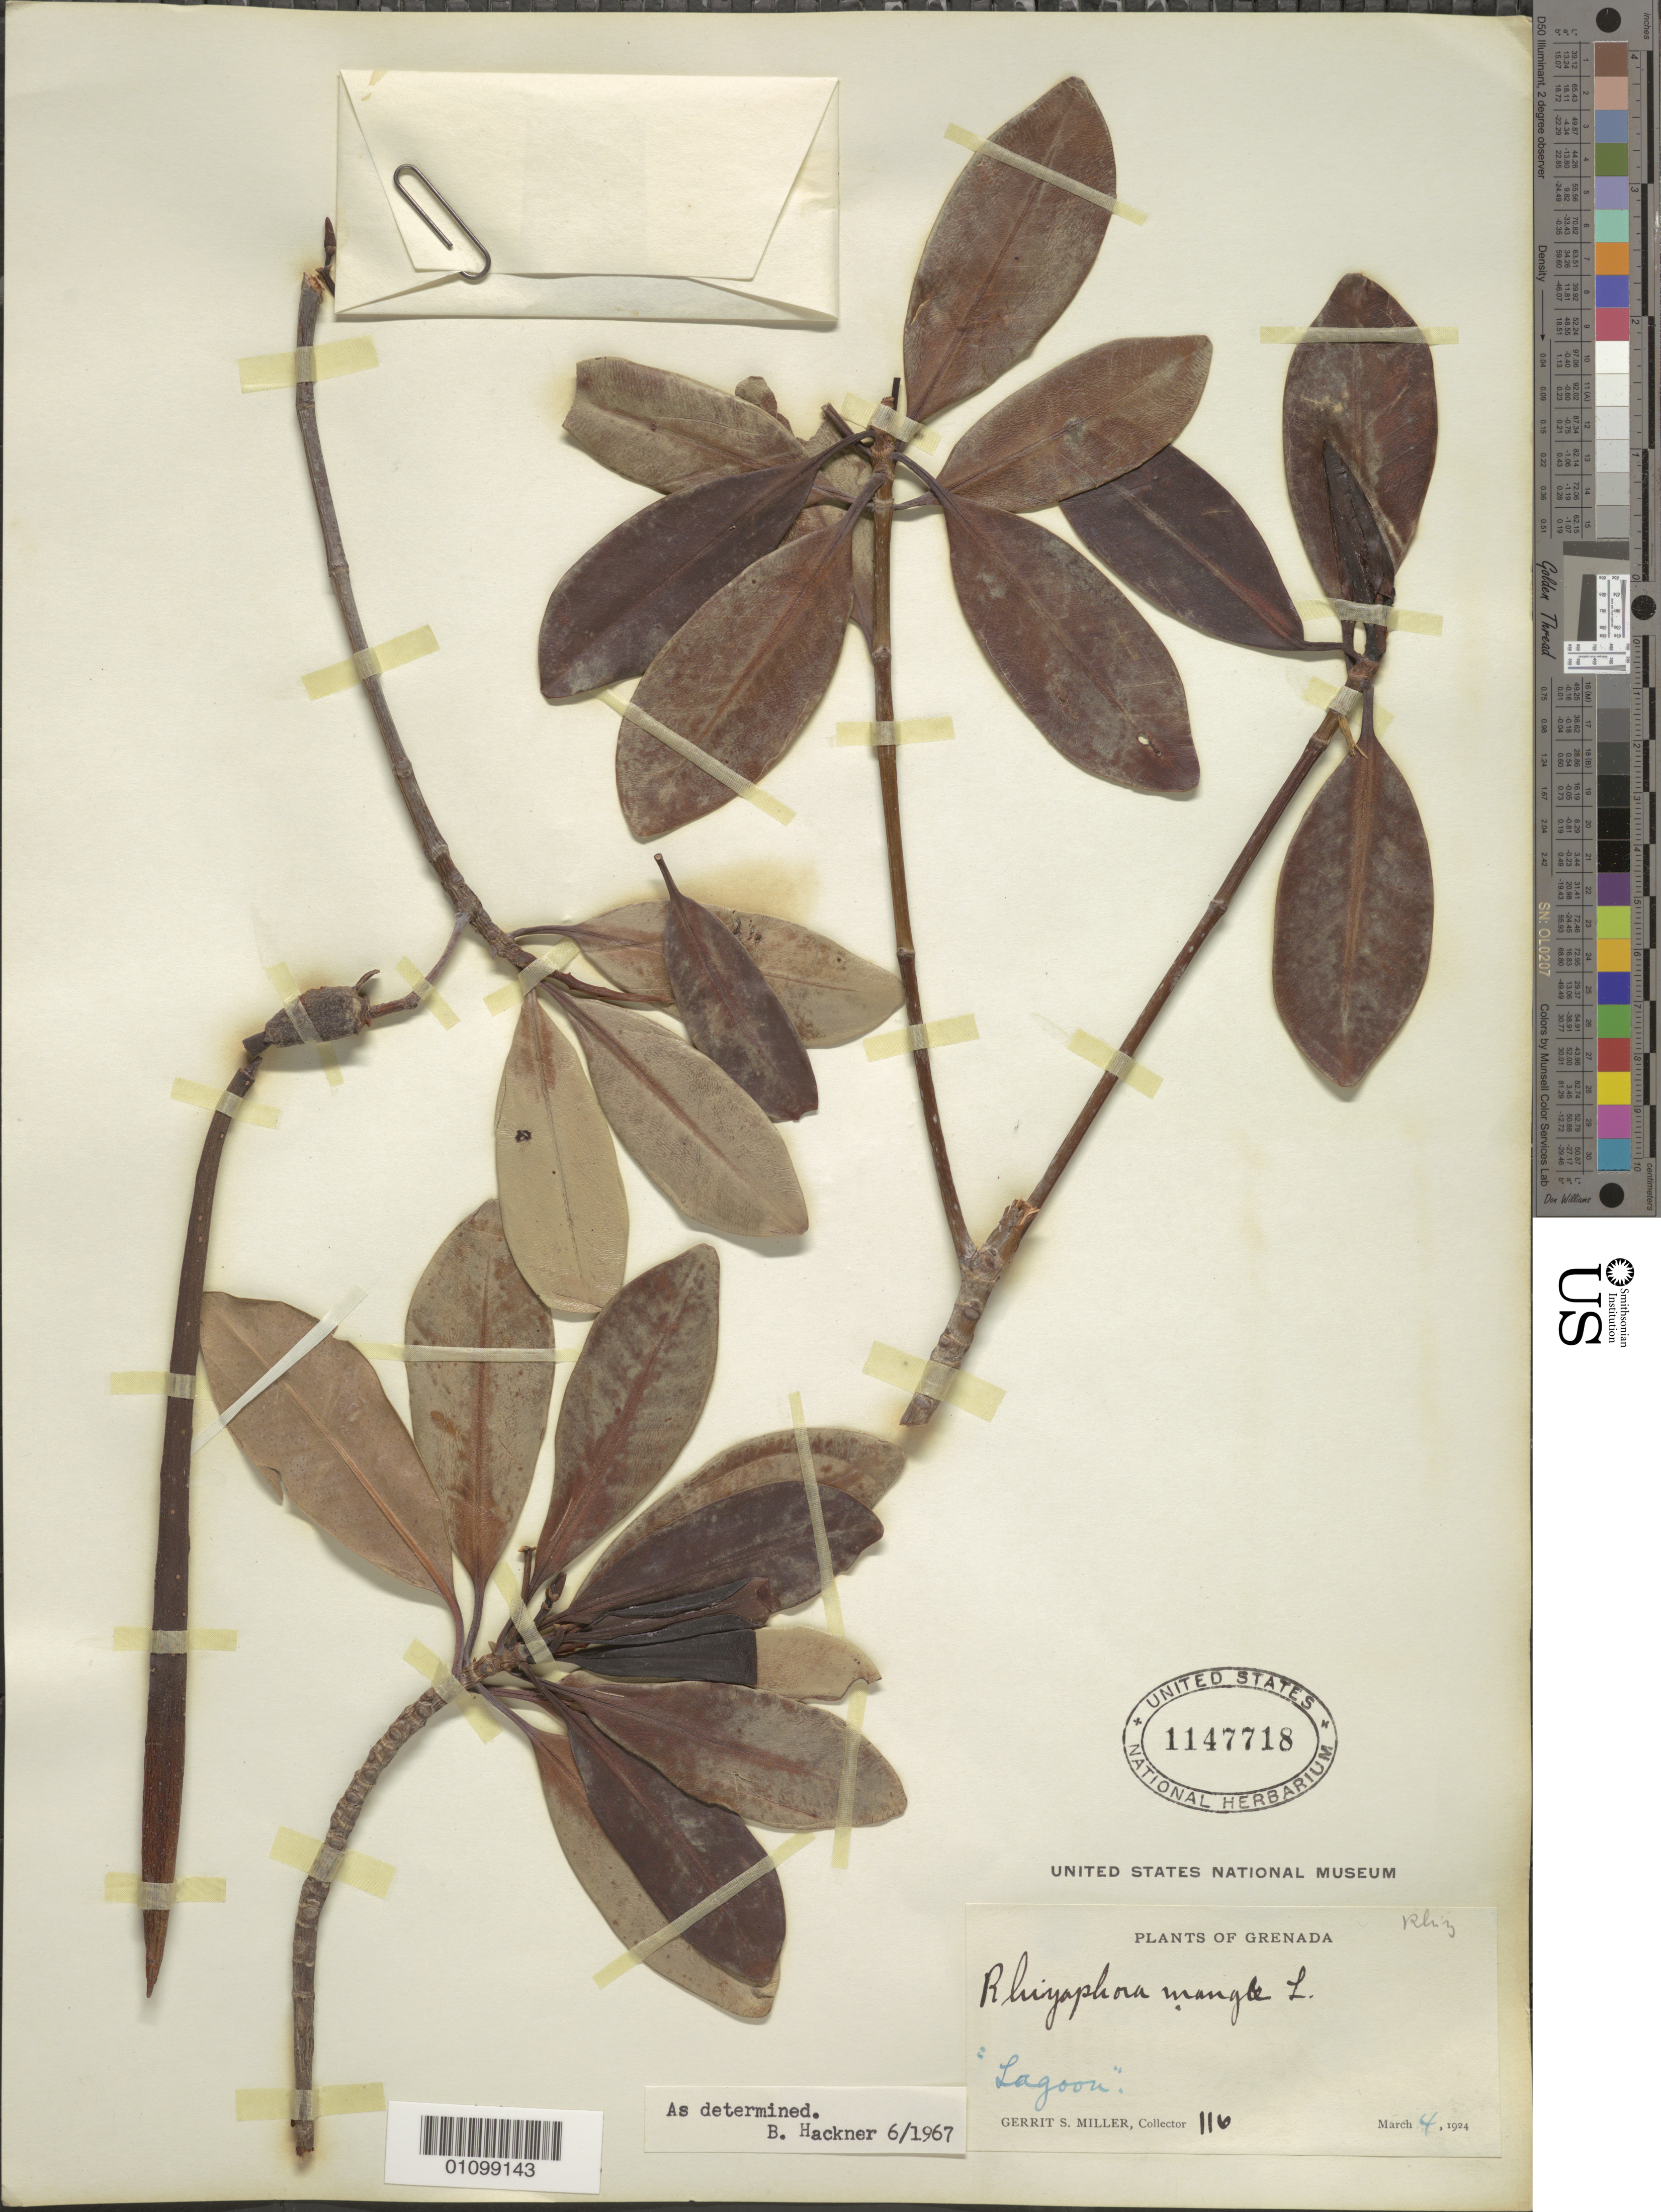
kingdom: Plantae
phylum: Tracheophyta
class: Magnoliopsida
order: Malpighiales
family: Rhizophoraceae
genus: Rhizophora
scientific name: Rhizophora mangle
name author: L.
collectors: G. S. Miller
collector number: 116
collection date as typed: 04 Mar 1924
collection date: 1924-03-04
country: Grenada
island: Grenada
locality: Lagoon.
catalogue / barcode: US 1147718